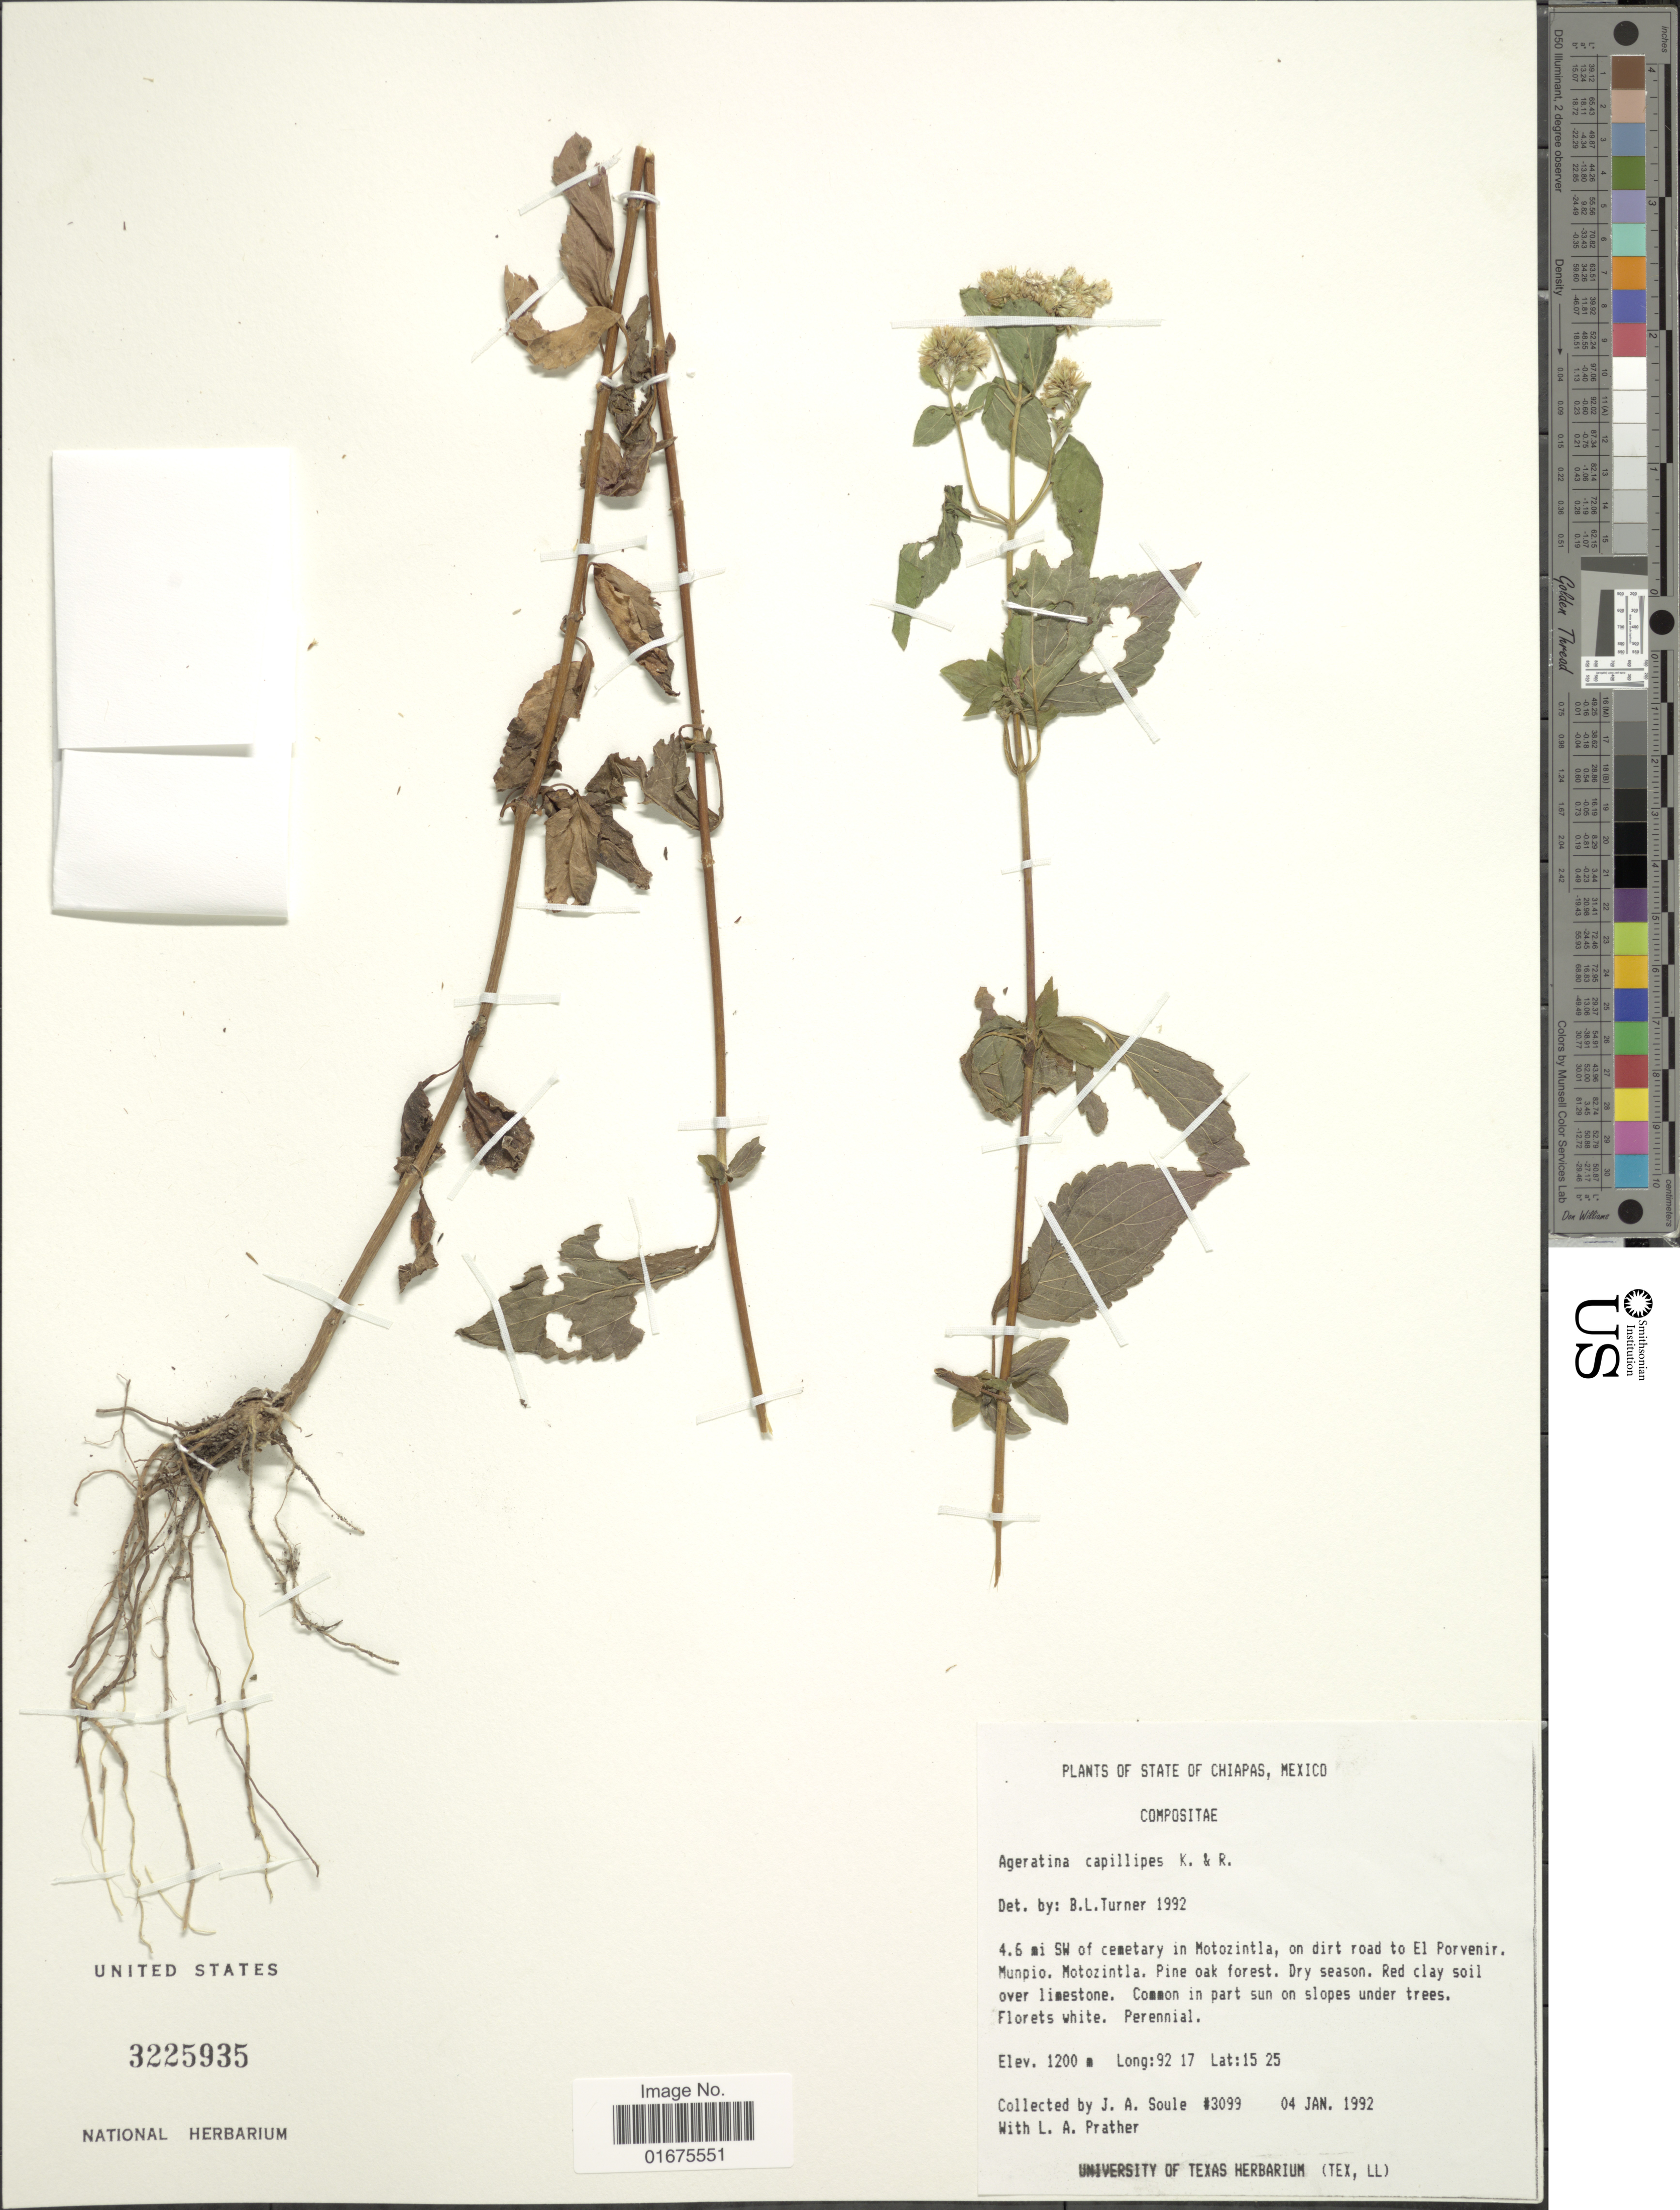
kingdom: Plantae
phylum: Tracheophyta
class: Magnoliopsida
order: Asterales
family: Asteraceae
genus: Ageratina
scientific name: Ageratina capillipes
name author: R.M. King & H. Rob.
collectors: J. Soule & L. A. Prather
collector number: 3099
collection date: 1992-01-04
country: Mexico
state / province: Chiapas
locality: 4.6 mi SW of cemetary in Motozintla, on dirt road to El Porvernir. Munpio. Motozintla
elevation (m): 1200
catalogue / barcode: US 3225935